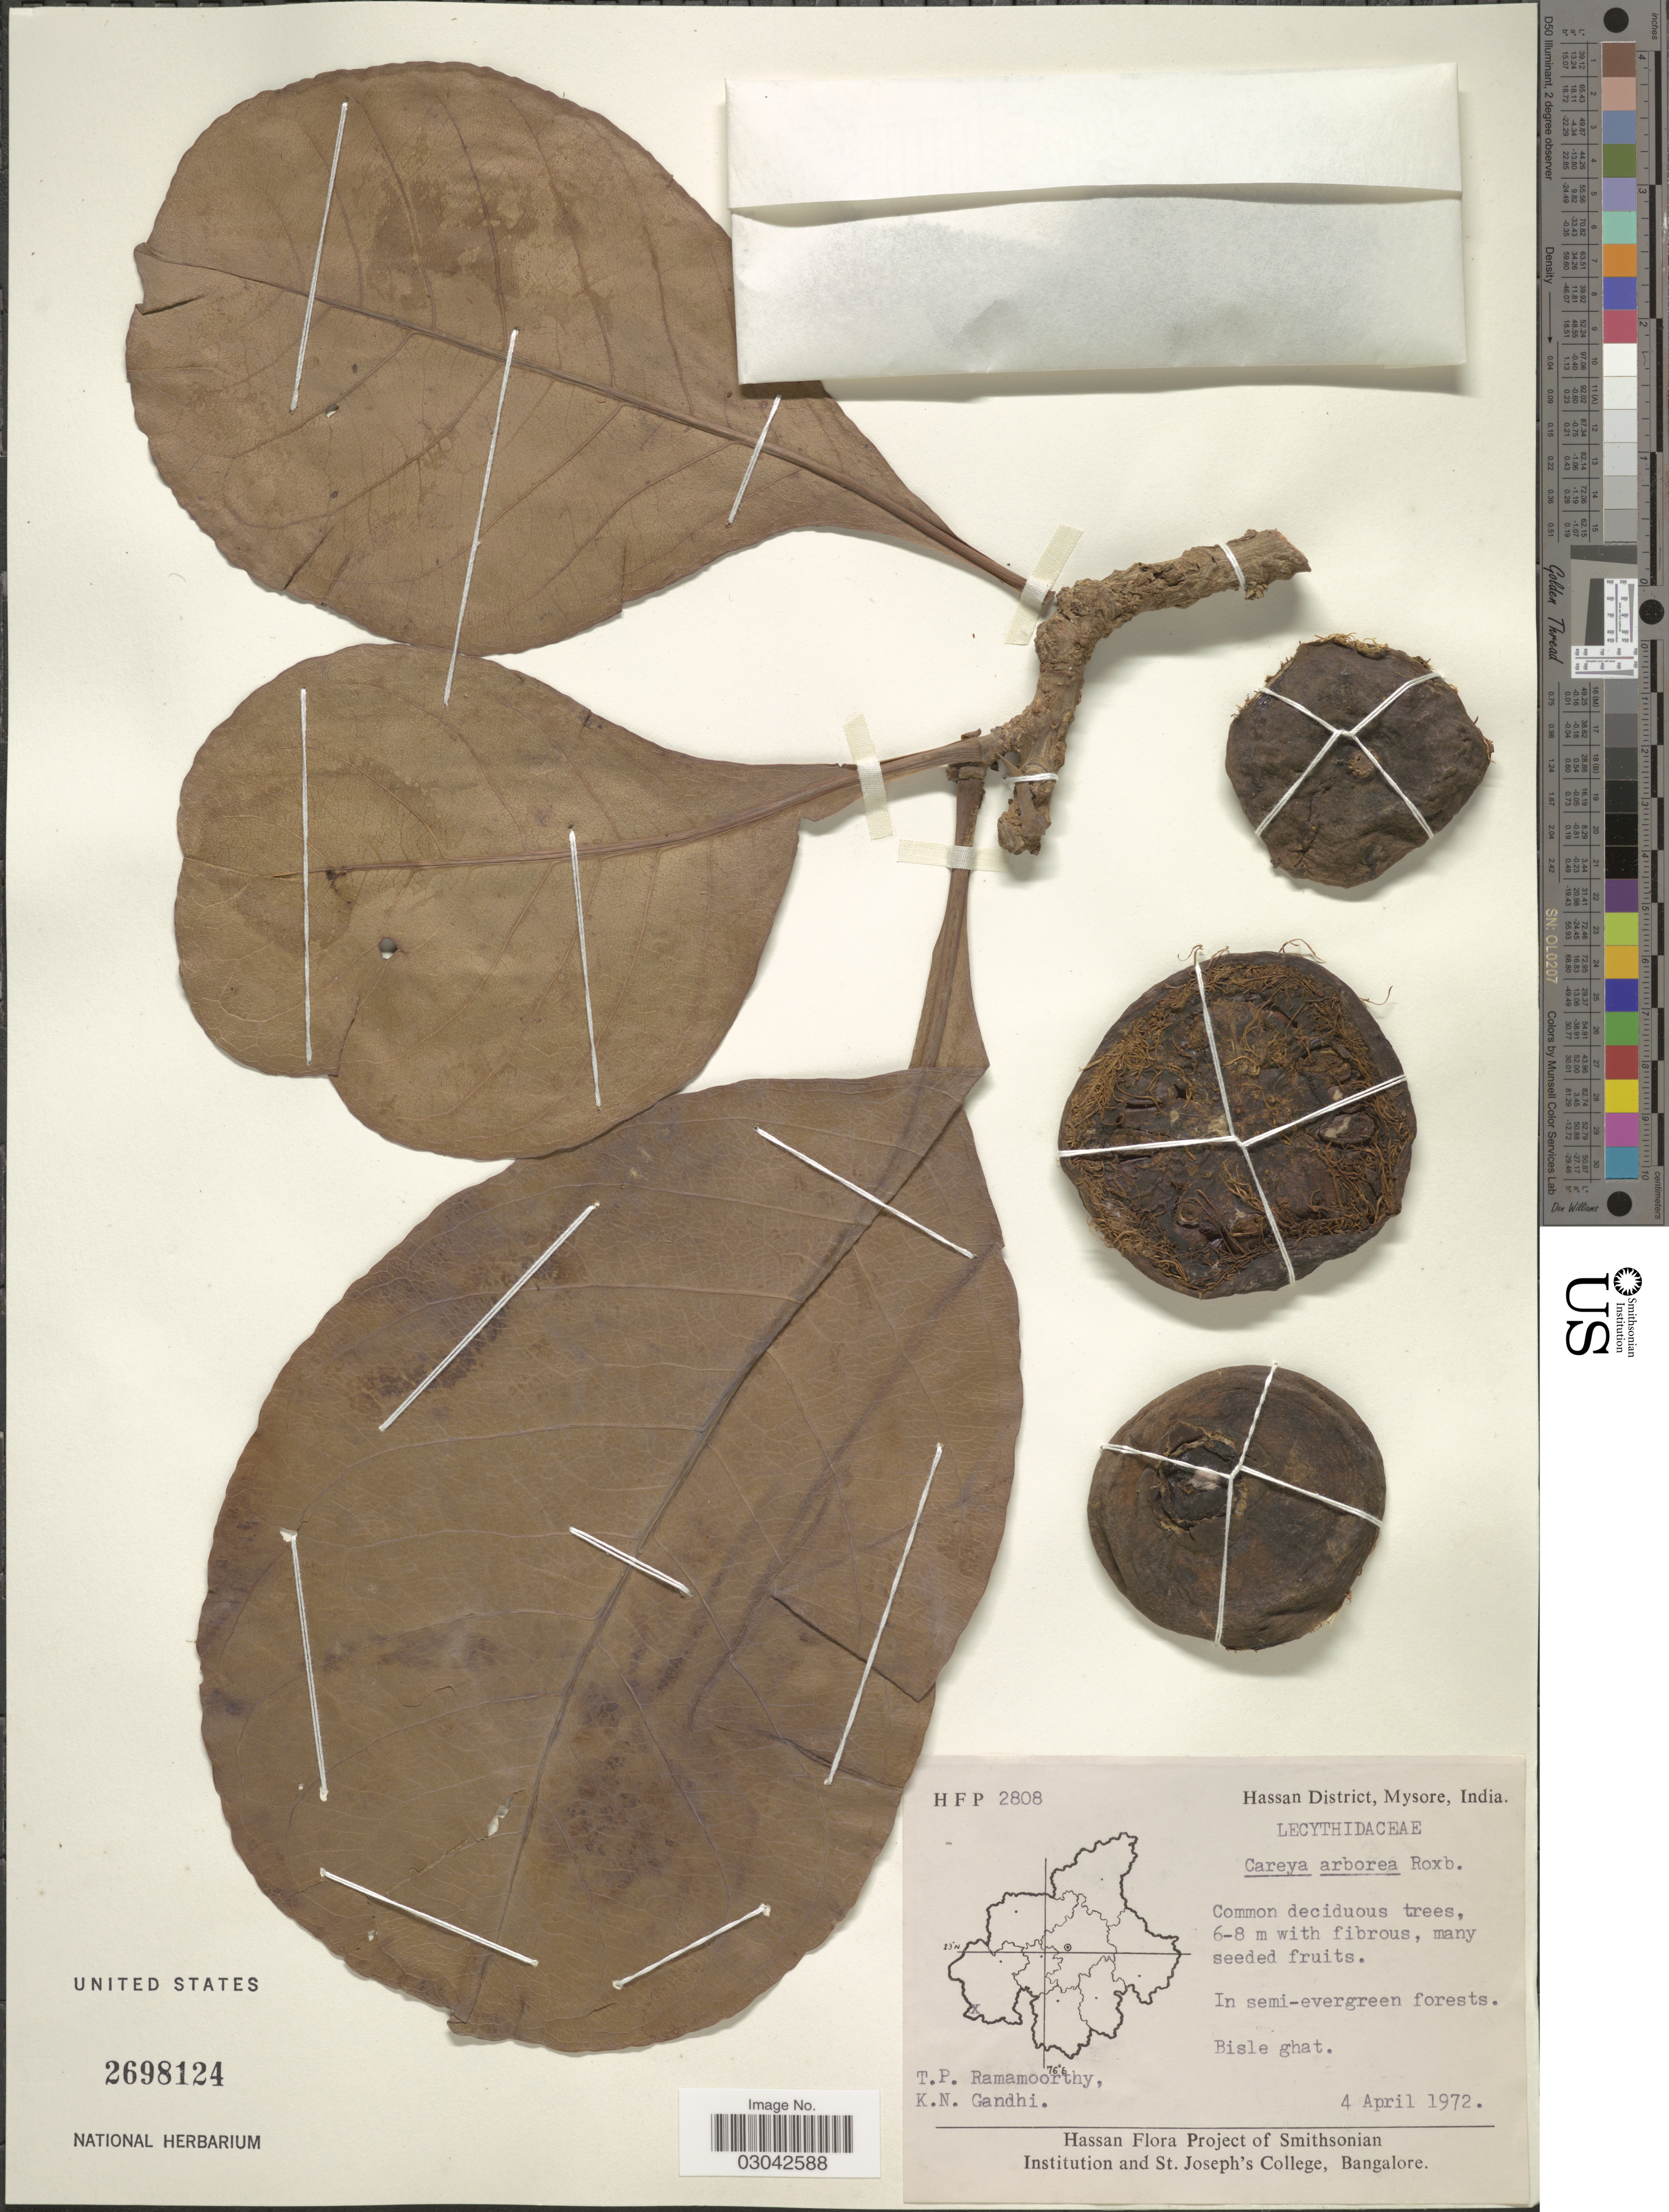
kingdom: Plantae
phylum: Tracheophyta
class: Magnoliopsida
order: Ericales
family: Lecythidaceae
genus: Careya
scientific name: Careya arborea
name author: Roxb.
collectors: T. P. Ramamoorthy & K. N. Gandhi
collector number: HFP 2808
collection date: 1972-04-04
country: India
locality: Hassan District, Mysore. Bisle ghat.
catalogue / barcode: US 2698124